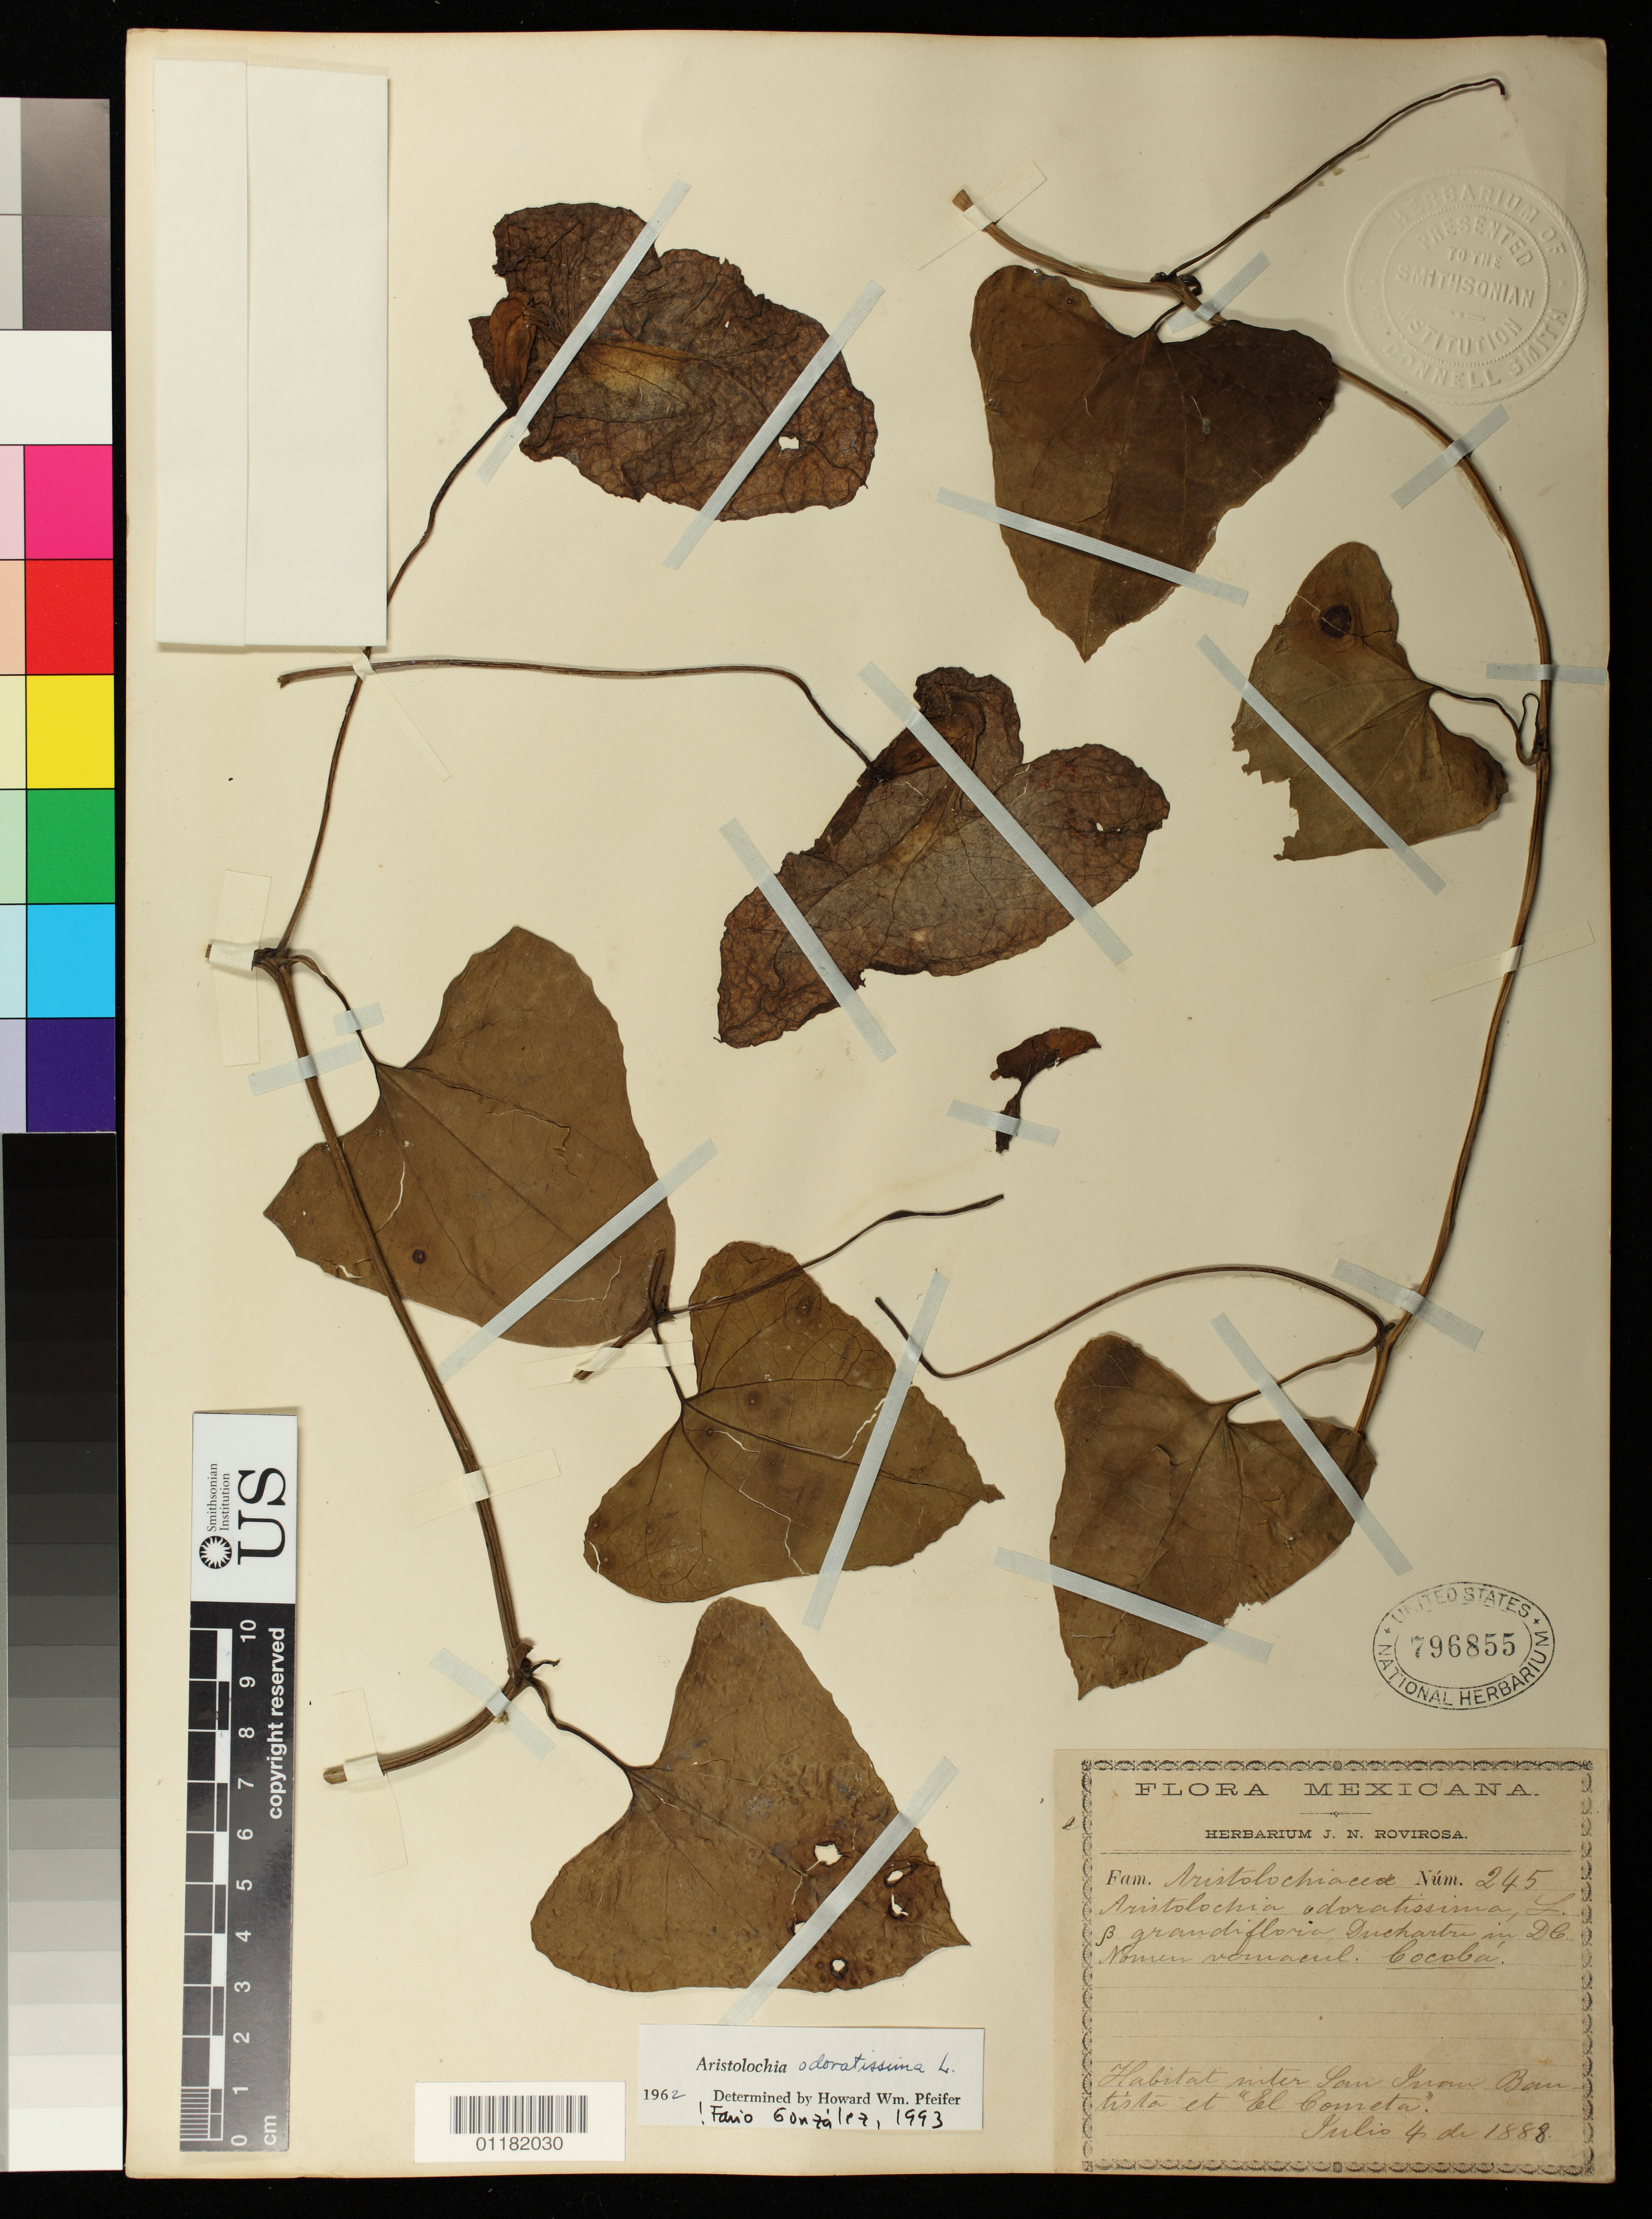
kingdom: Plantae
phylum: Tracheophyta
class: Magnoliopsida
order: Piperales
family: Aristolochiaceae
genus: Aristolochia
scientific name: Aristolochia odoratissima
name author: L.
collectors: J. N. Rovirosa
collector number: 245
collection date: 1888-07-04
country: Mexico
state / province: Oaxaca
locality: San Juan Bautista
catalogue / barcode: US 796855